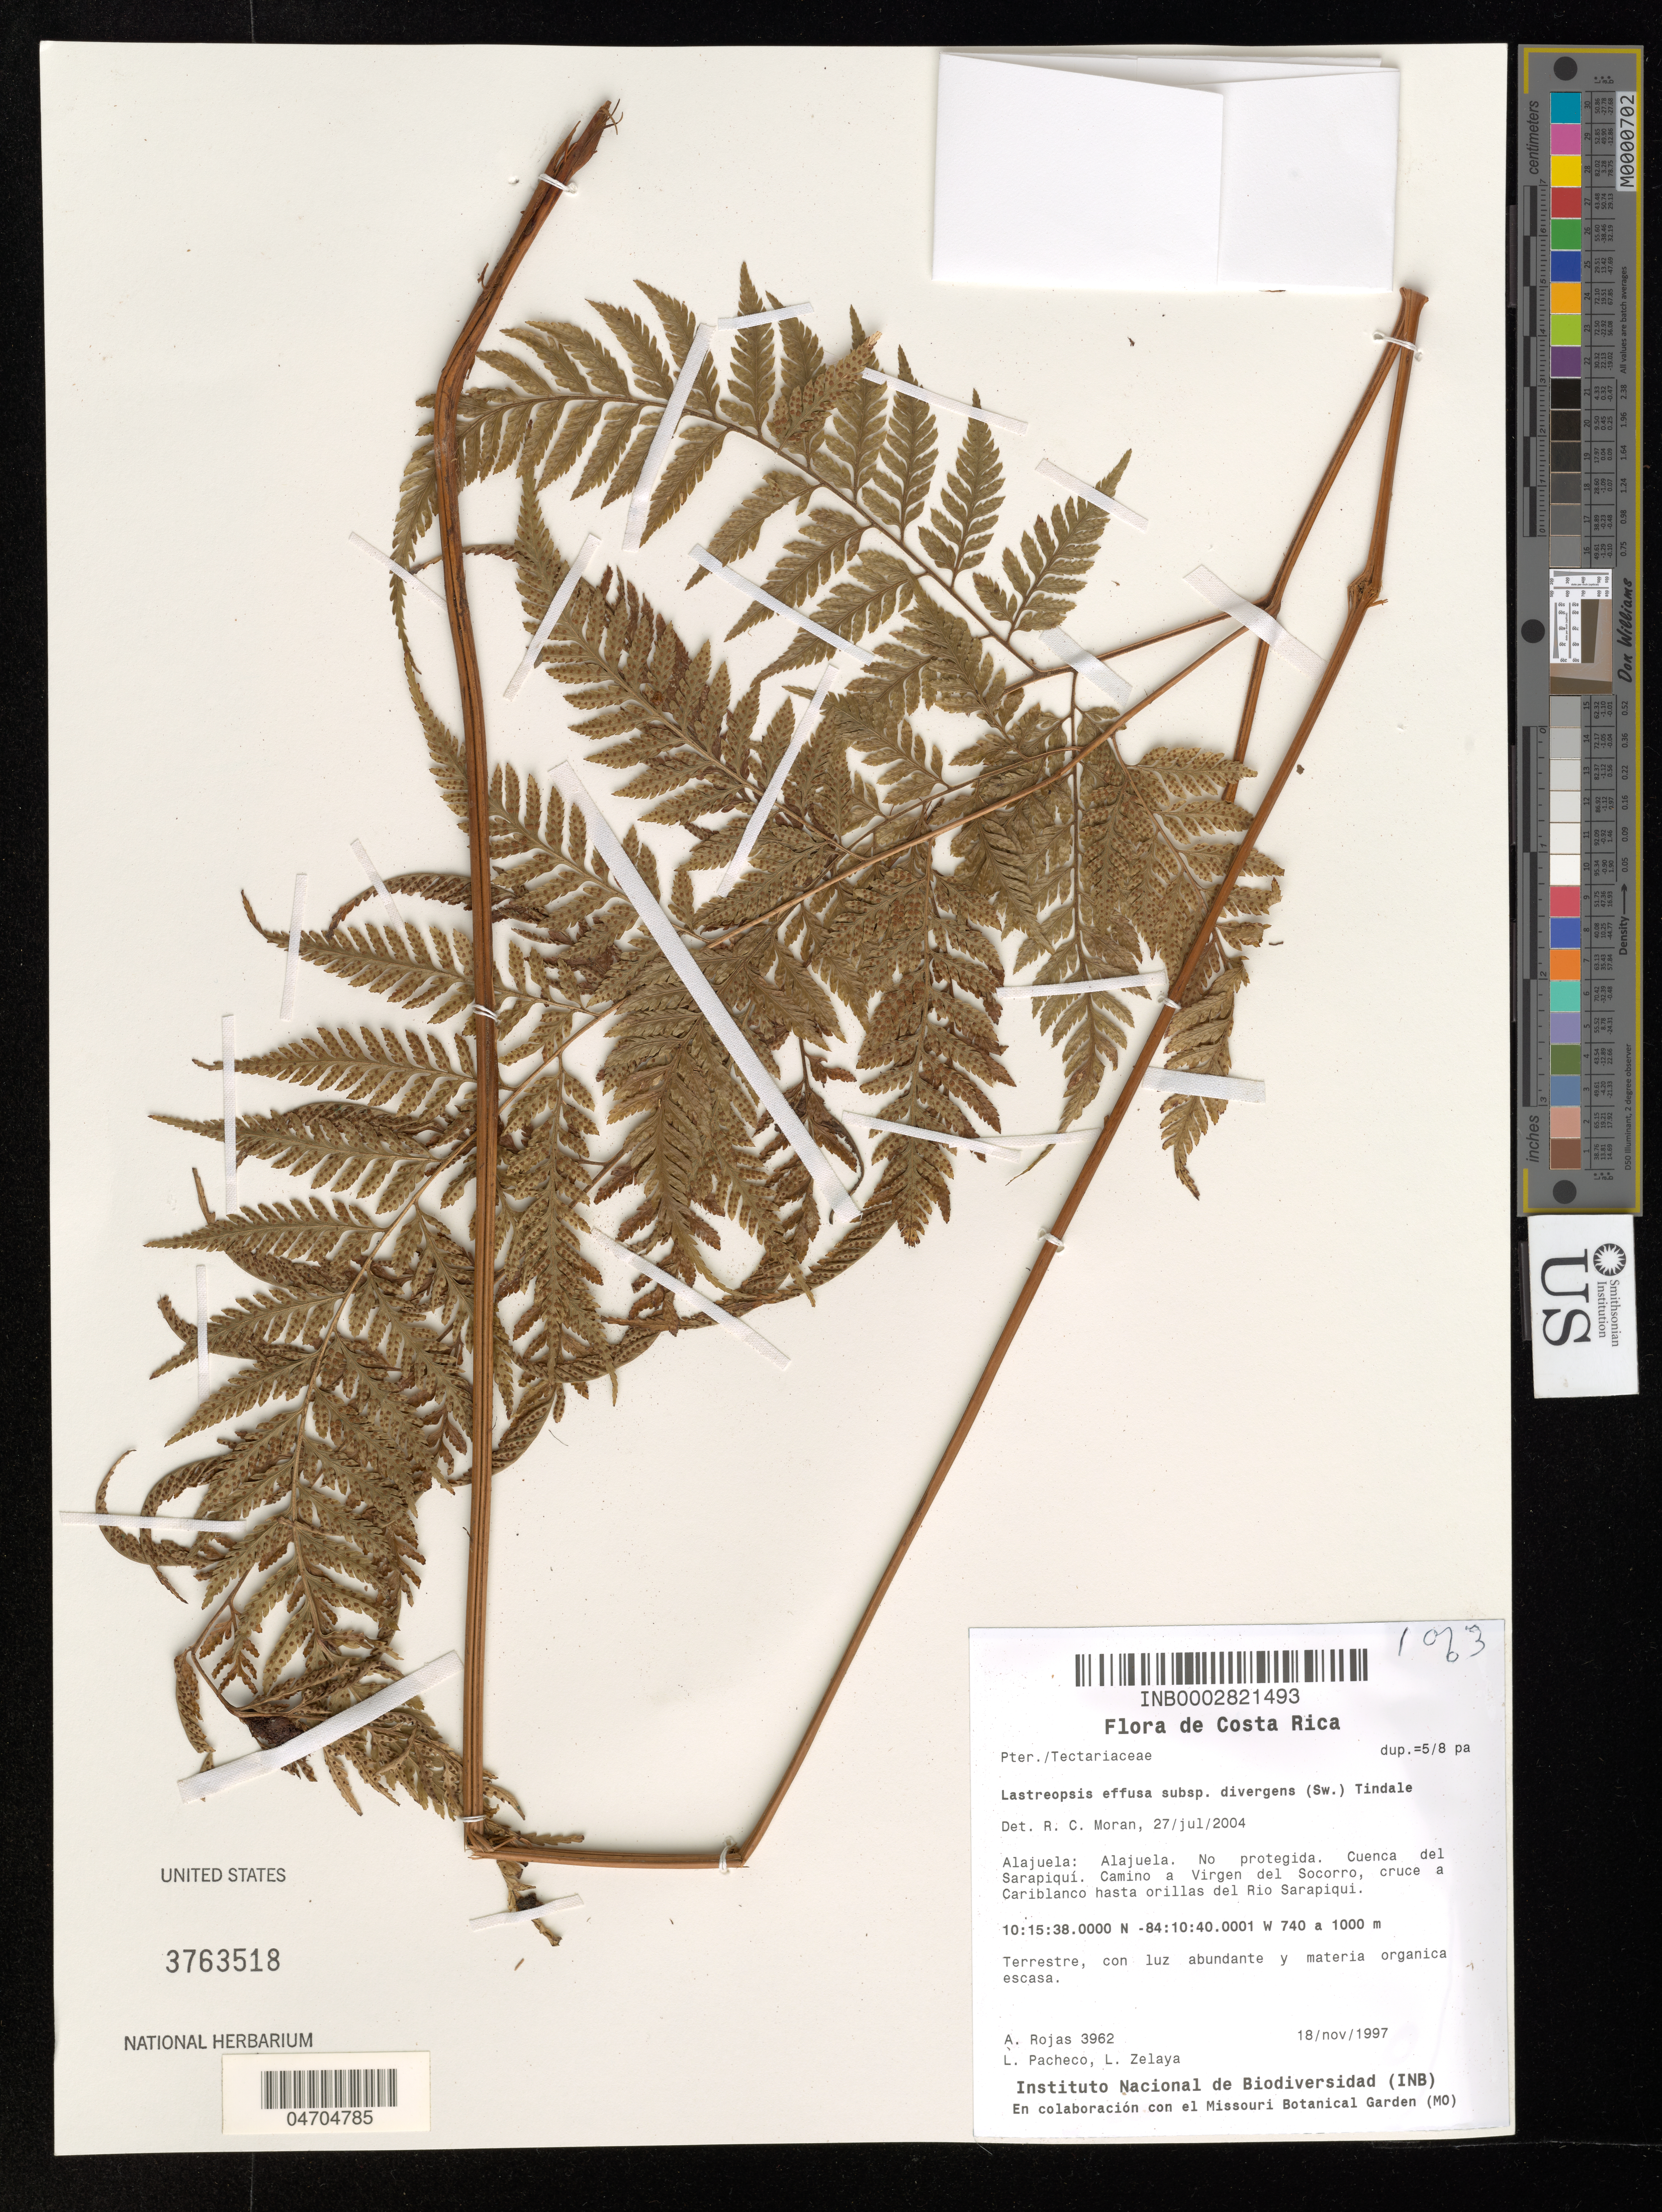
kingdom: Plantae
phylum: Tracheophyta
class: Polypodiopsida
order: Polypodiales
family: Dryopteridaceae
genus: Parapolystichum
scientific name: Parapolystichum effusum var. divergens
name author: (Willd. ex Schkuhr) Abbiatti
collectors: A. Rojas, L. Pacheco & L. Zelaya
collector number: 3962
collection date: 1997-11-18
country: Costa Rica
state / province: Alajuela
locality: Alajuela. No protegida. Cuenca del Sarapiquí. Camino a Virgen del Socorro, cruce a Cariblanco hasta orillas del Rio Sarapiqui.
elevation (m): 740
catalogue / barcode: US 3763518